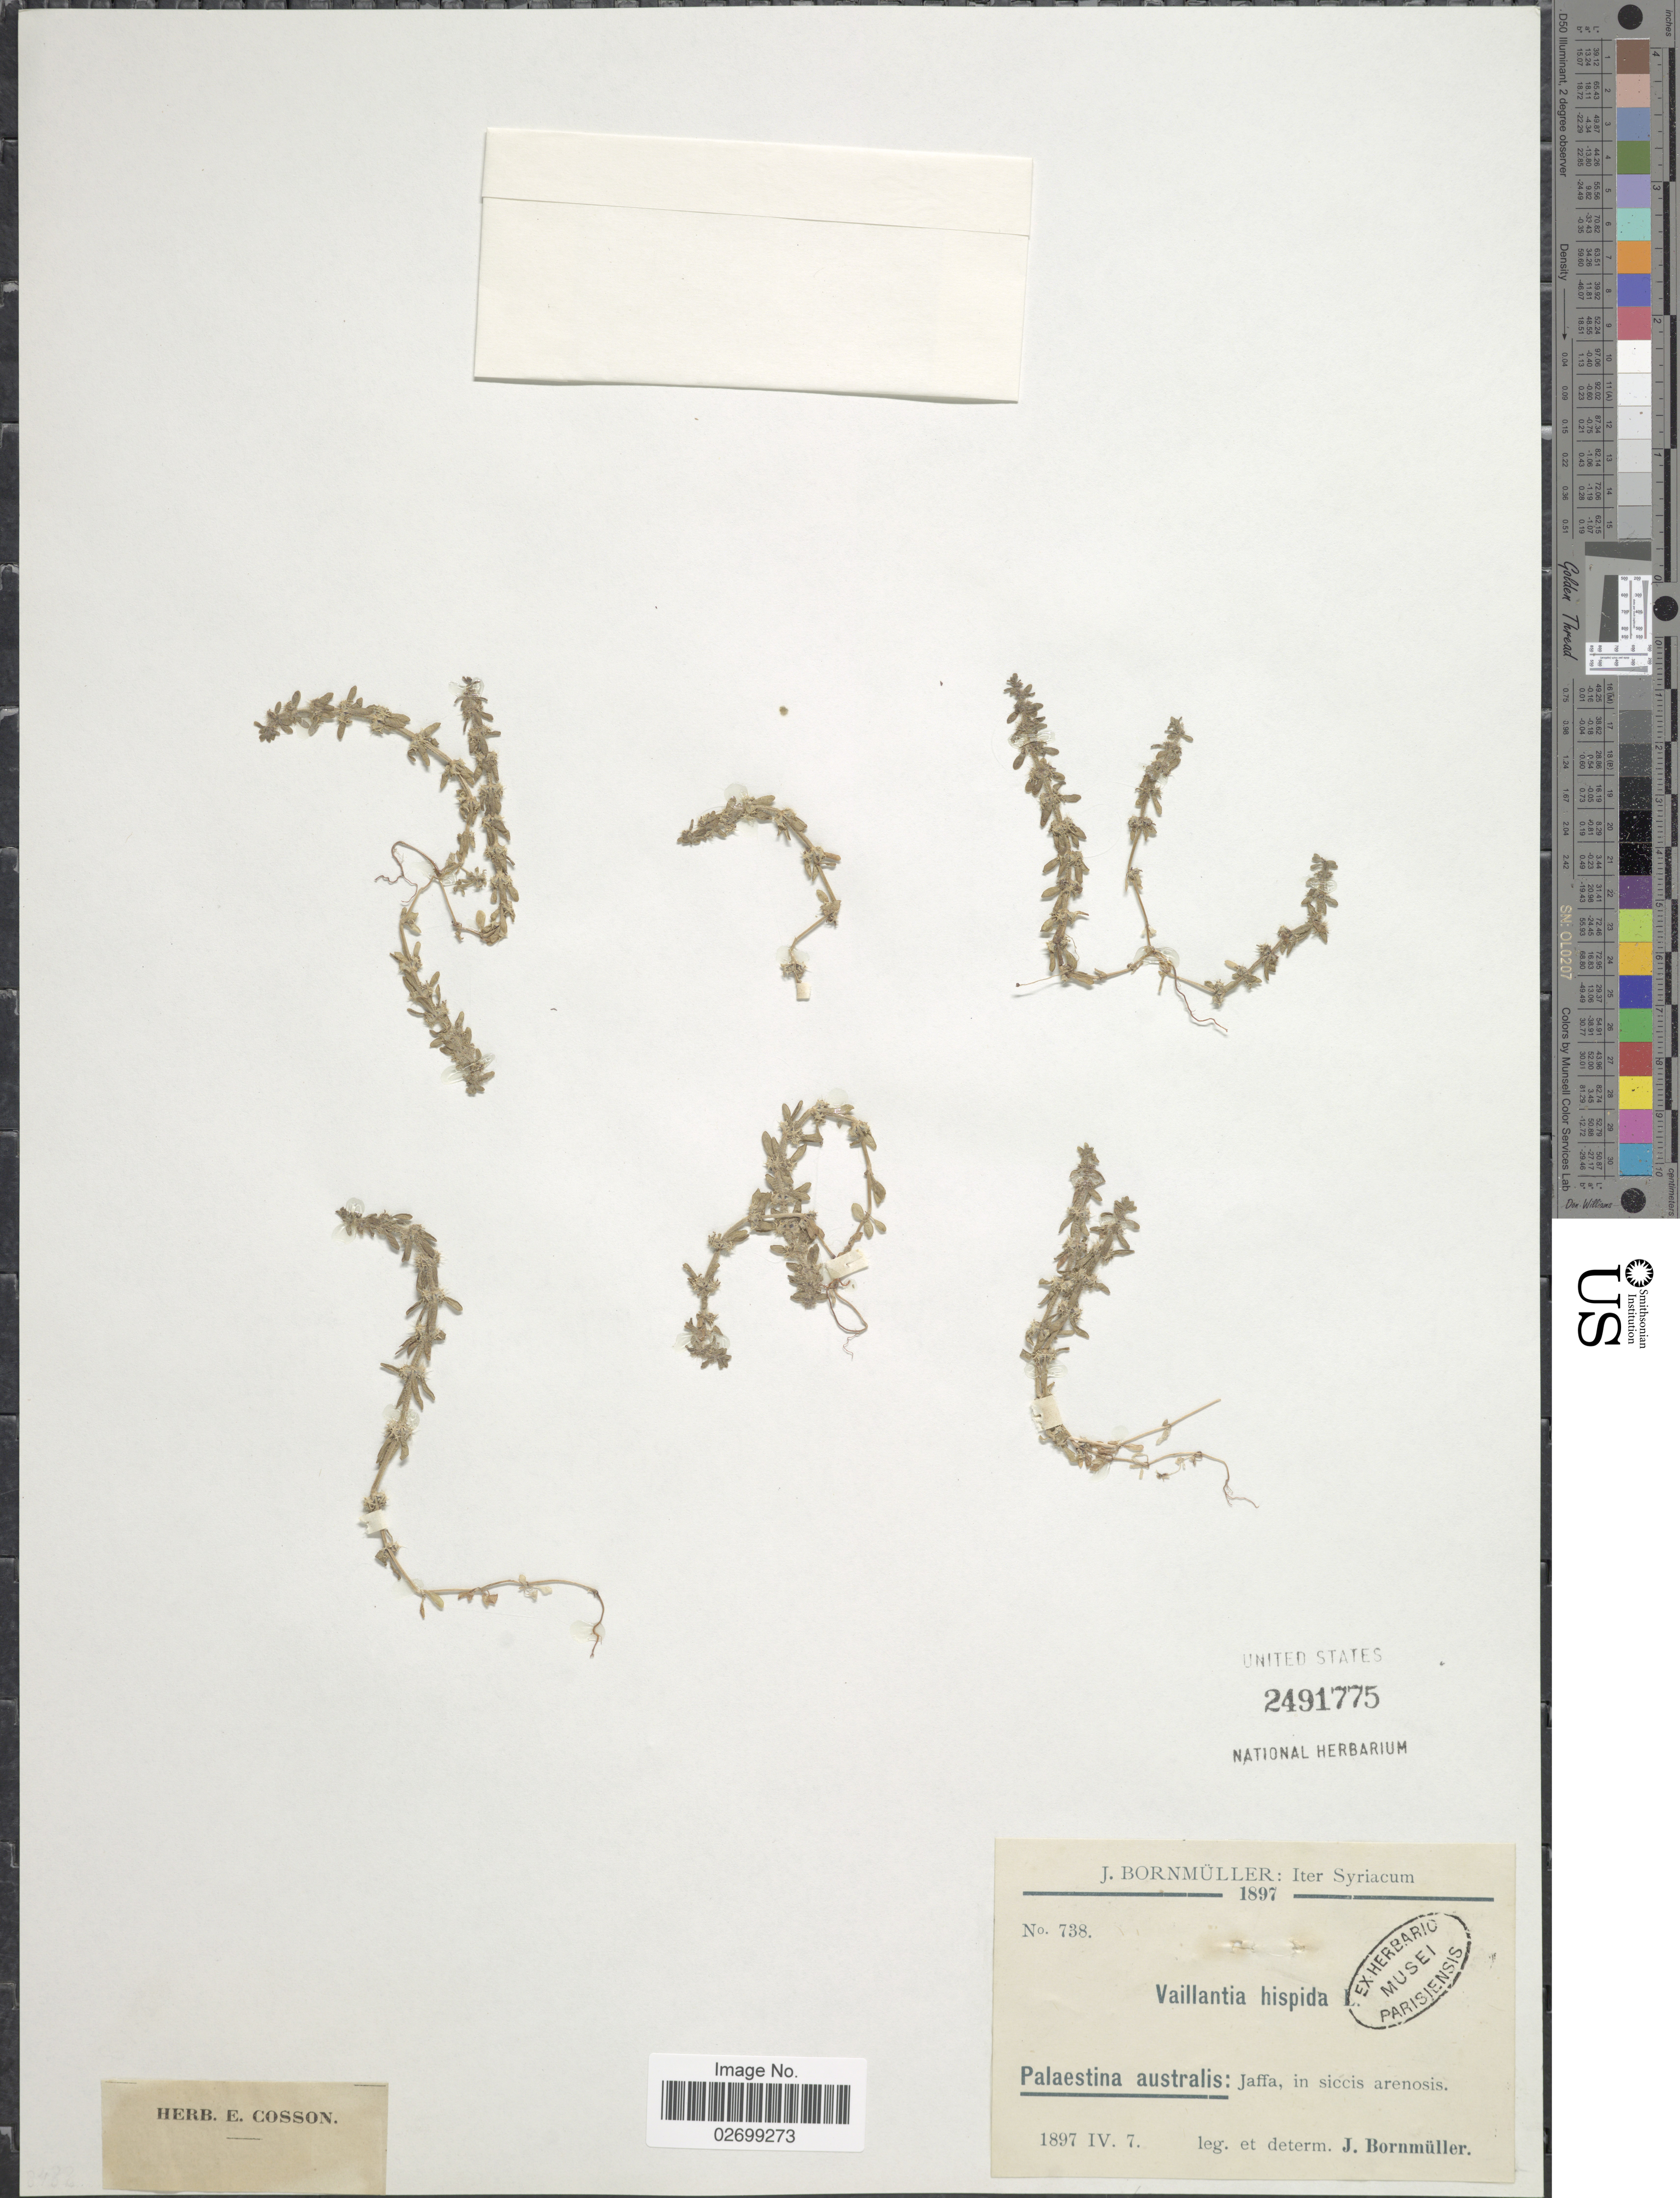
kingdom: Plantae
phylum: Tracheophyta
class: Magnoliopsida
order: Gentianales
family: Rubiaceae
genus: Valantia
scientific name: Valantia hispida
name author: L.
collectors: J. Bornmüller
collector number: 738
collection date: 1897-04-07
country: Syria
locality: Palaestina australis: Jaffa, in siccis arenosis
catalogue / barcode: US 2491775